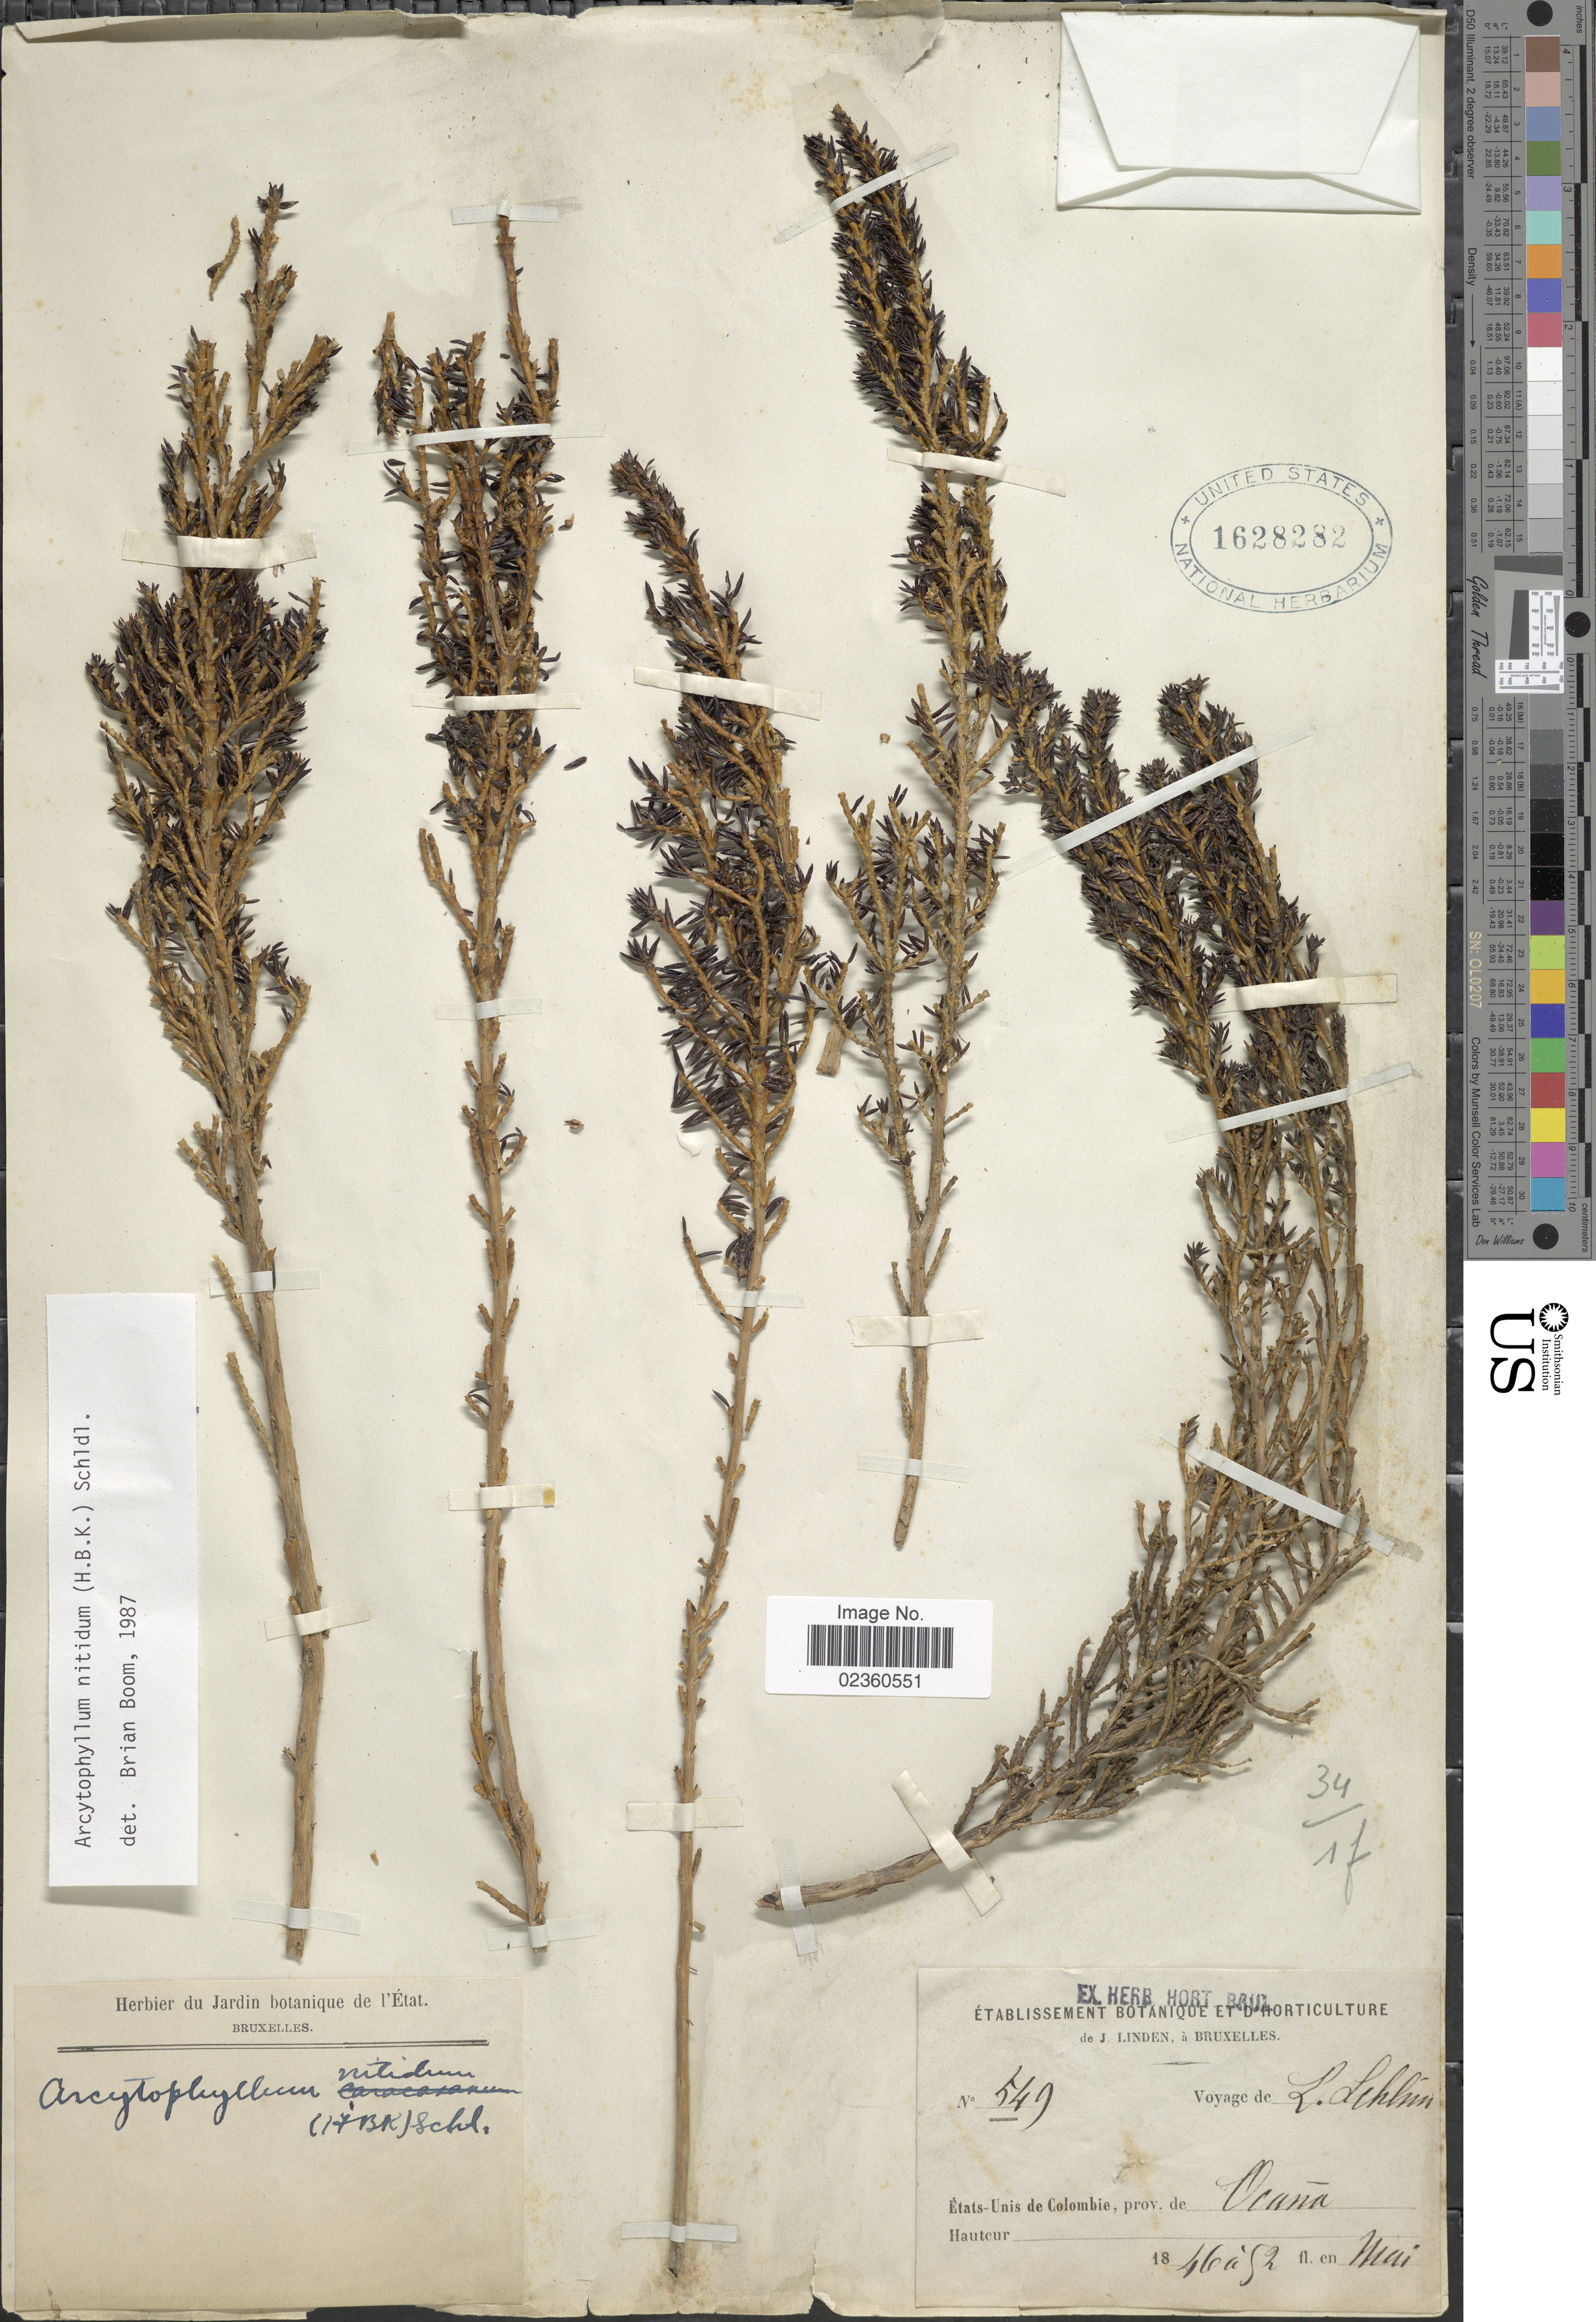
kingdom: Plantae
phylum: Tracheophyta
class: Magnoliopsida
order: Gentianales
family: Rubiaceae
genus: Arcytophyllum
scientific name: Arcytophyllum nitidum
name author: (Kunth) Schltdl.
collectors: J. Linden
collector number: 549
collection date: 1846-05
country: Colombia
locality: États-Unis de Colombie, prov de Ocaña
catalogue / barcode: US 1628282